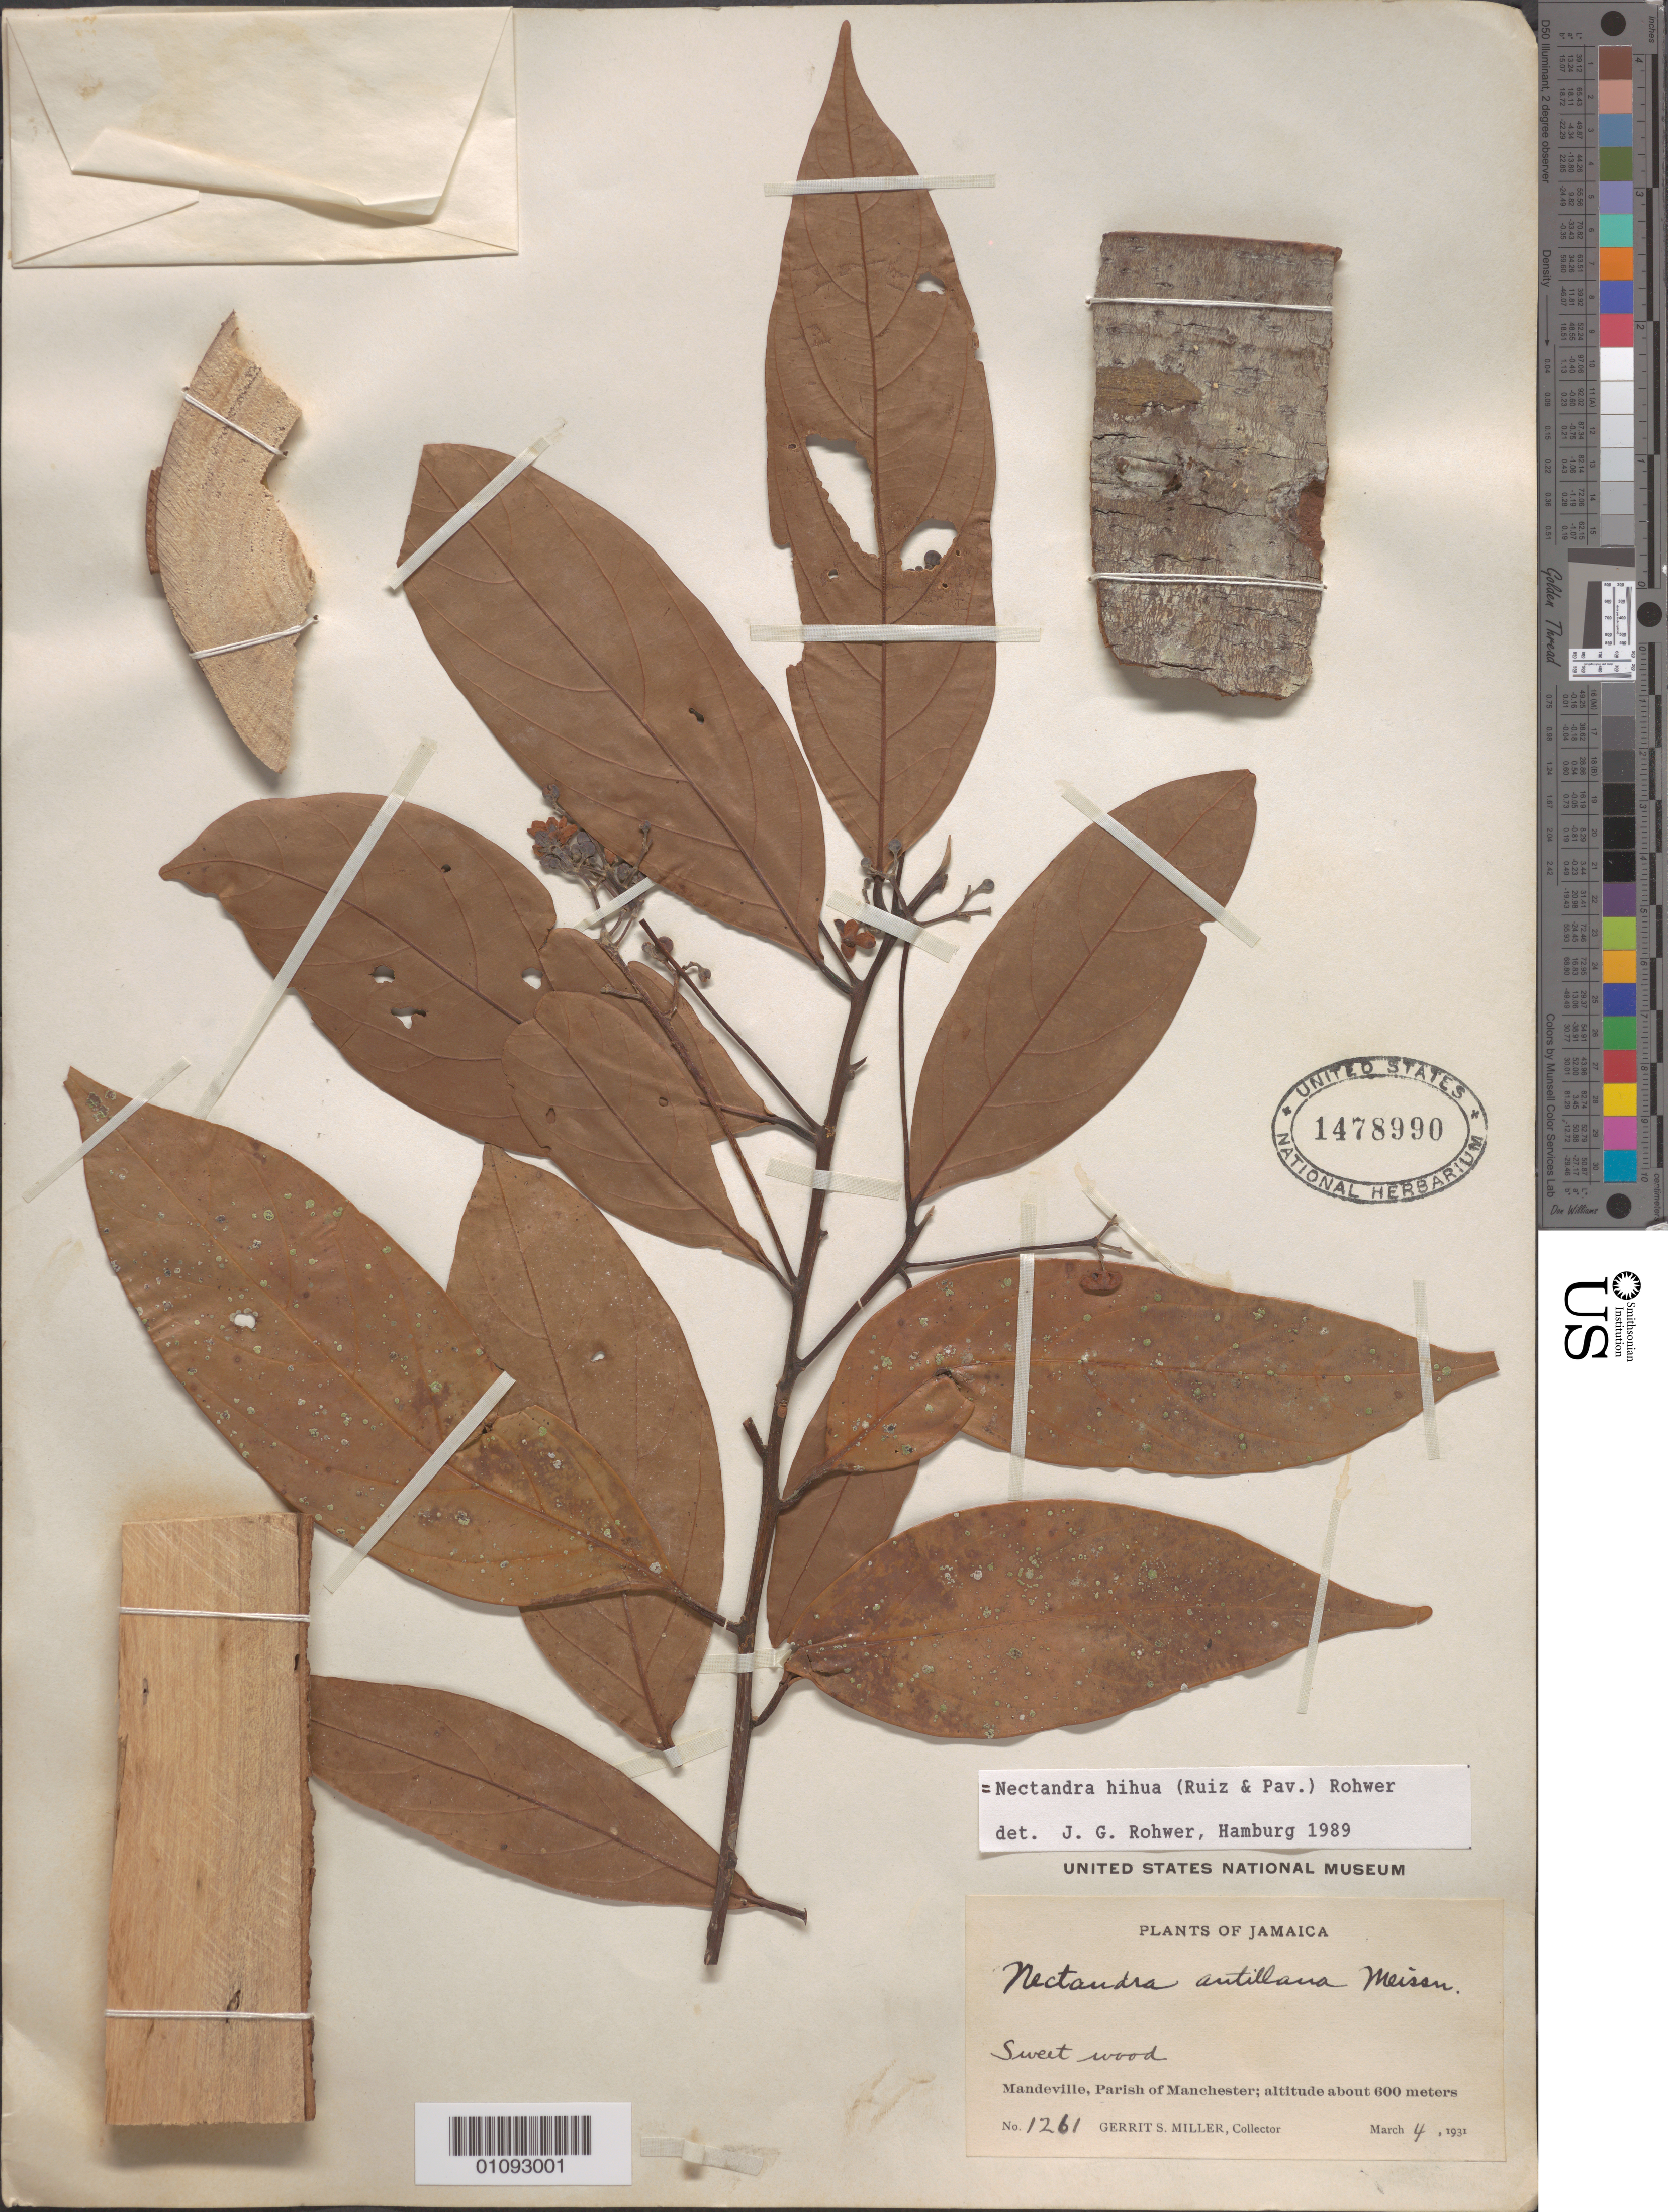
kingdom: Plantae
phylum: Tracheophyta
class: Magnoliopsida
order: Laurales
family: Lauraceae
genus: Nectandra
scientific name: Nectandra hihua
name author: (Ruiz & Pav.) Rohwer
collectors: G. S. Miller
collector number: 1261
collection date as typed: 04 Mar 1931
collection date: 1931-03-04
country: Jamaica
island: Jamaica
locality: Mandeville, Parish of Manchester.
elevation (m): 600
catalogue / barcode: US 1478990